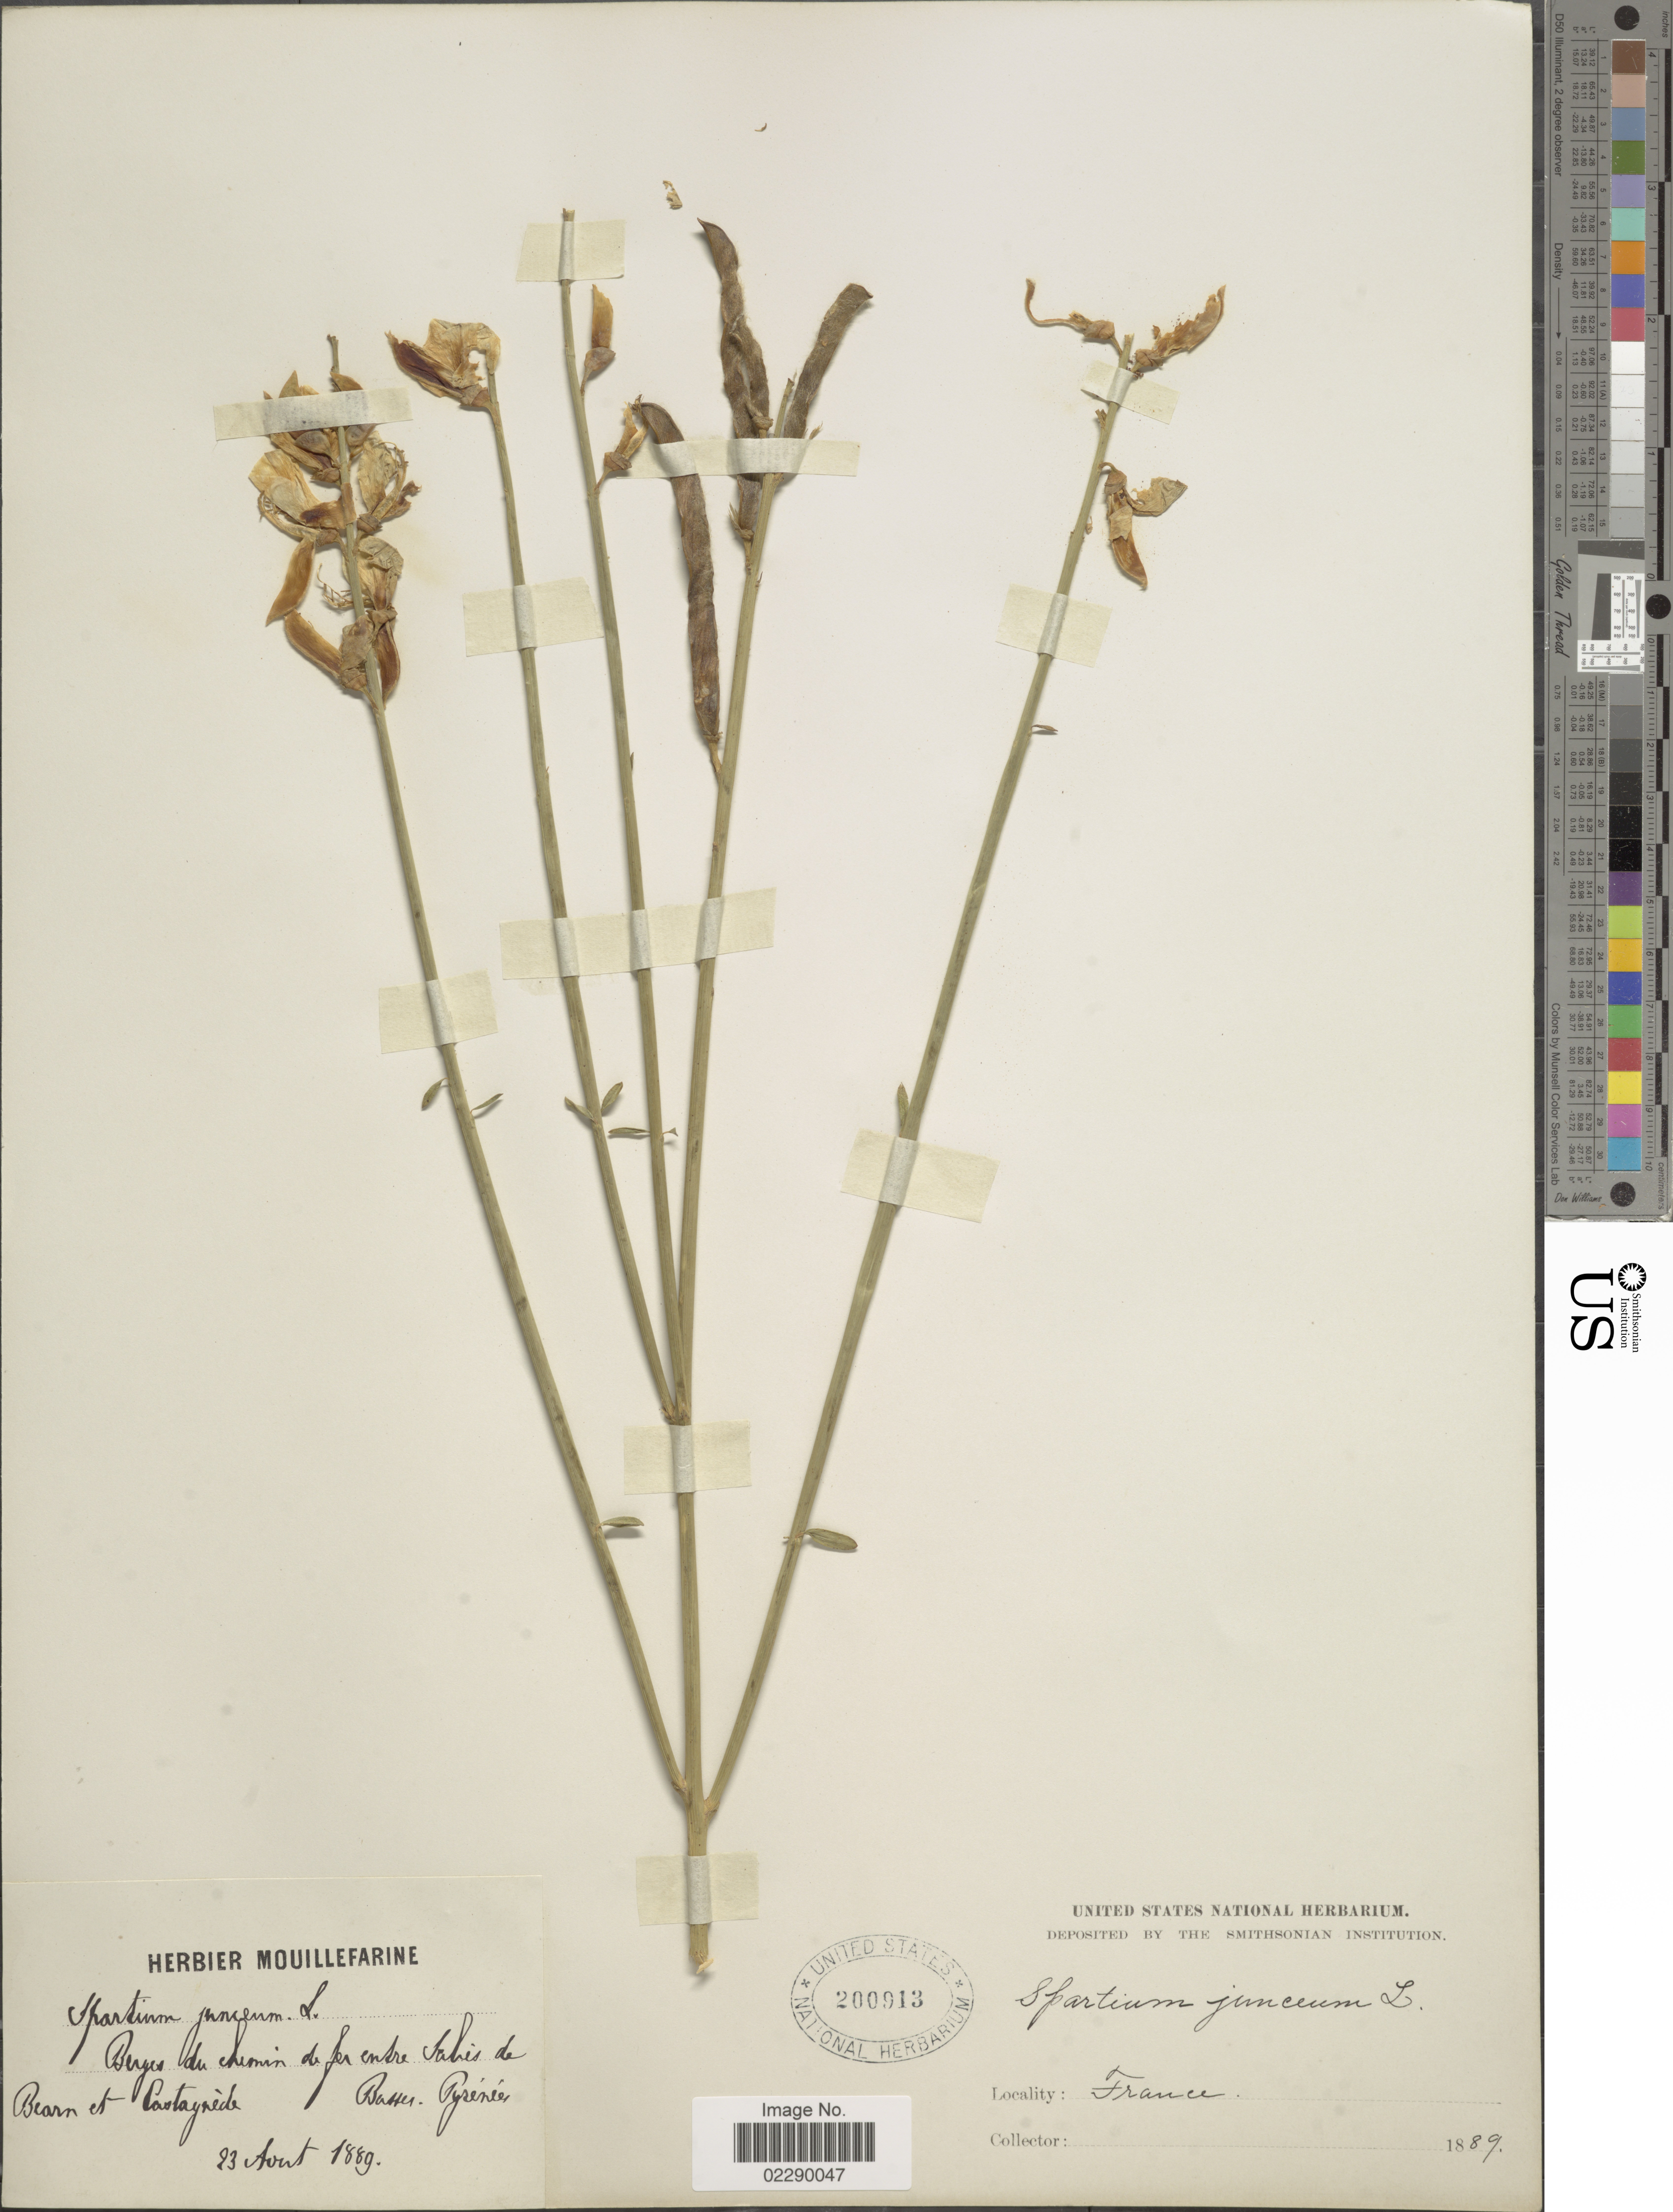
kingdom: Plantae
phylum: Tracheophyta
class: Magnoliopsida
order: Fabales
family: Fabaceae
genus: Spartium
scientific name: Spartium junceum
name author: L.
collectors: ex herb. Mouillefarine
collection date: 1889-08-23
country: France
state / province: Nouvelle-Aquitaine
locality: Berges du chemin de fer entre Sailes de Béarn et Castagnède, Basses Pyrénées [banks of railway between Salies-de-Béarn and Castagnède, Basses-Pyrénées]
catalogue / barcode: US 200913